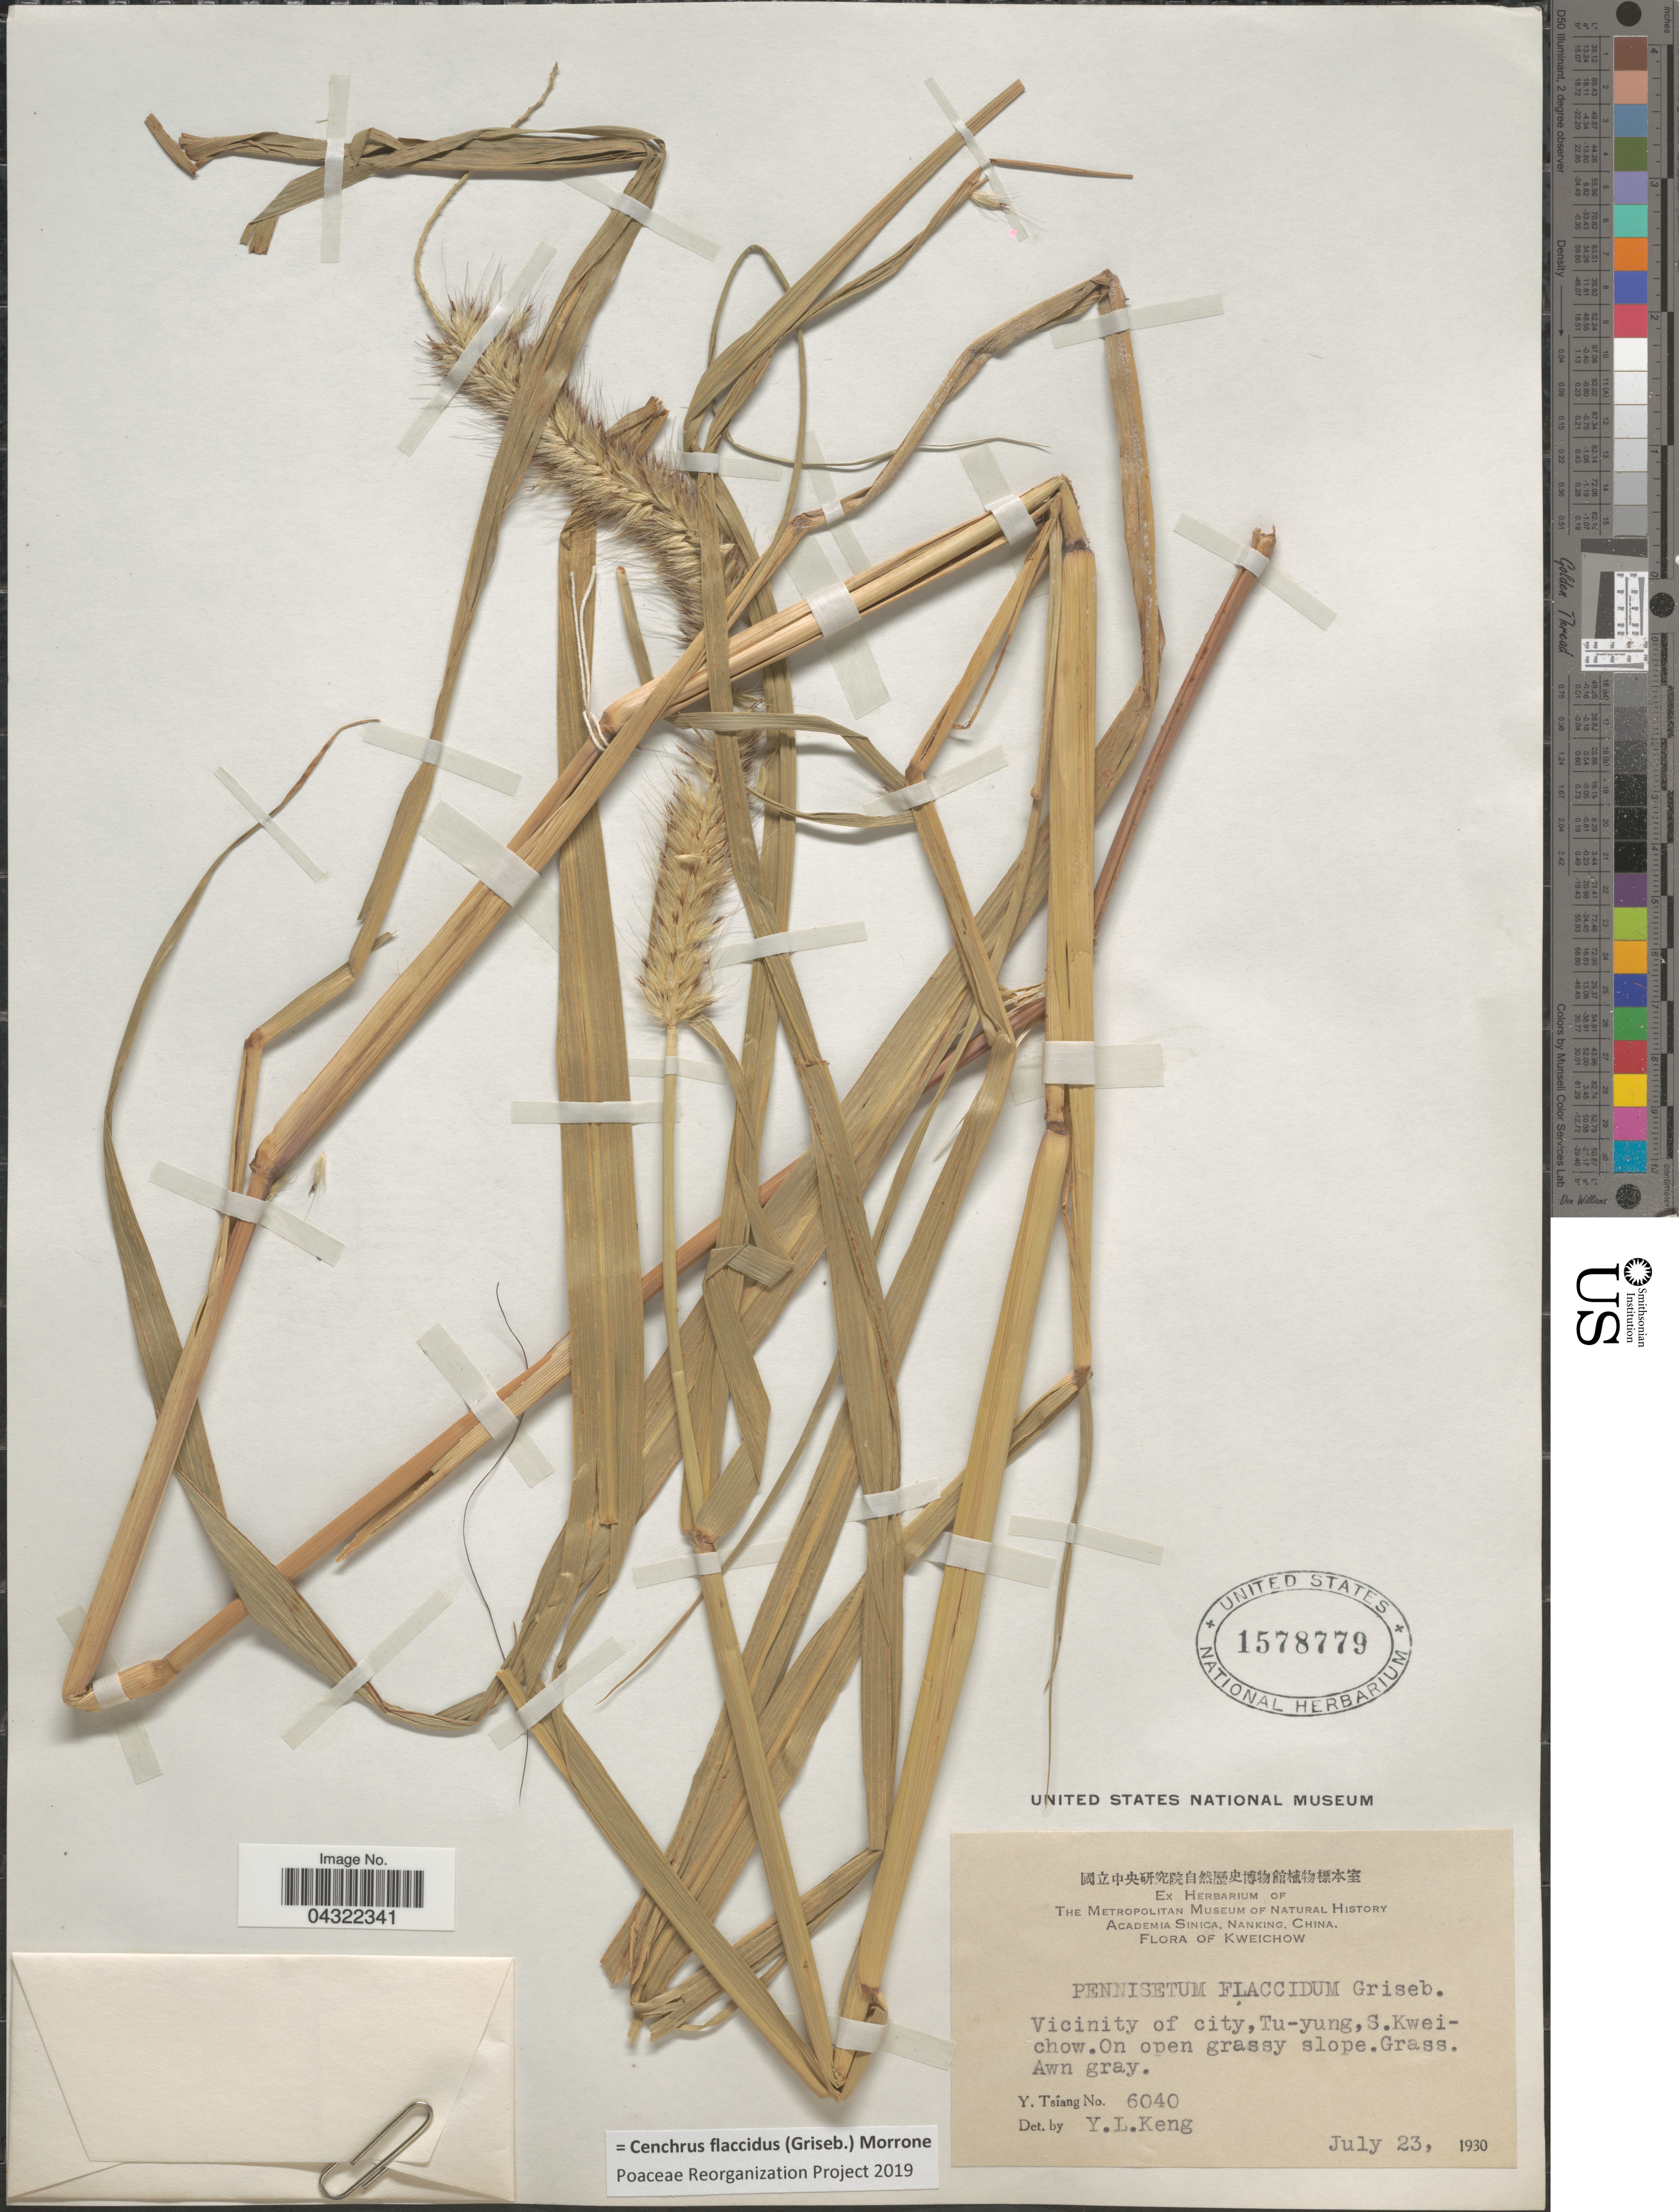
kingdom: Plantae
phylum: Tracheophyta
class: Liliopsida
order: Poales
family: Poaceae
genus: Cenchrus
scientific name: Cenchrus flaccidus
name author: (Griseb.) Morrone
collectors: Y. Tsiang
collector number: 6040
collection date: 1930-07-23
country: China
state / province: Guizhou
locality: Kweichow. Vicinity of city, Tu-yung, S. Kweichow.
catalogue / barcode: US 1578779